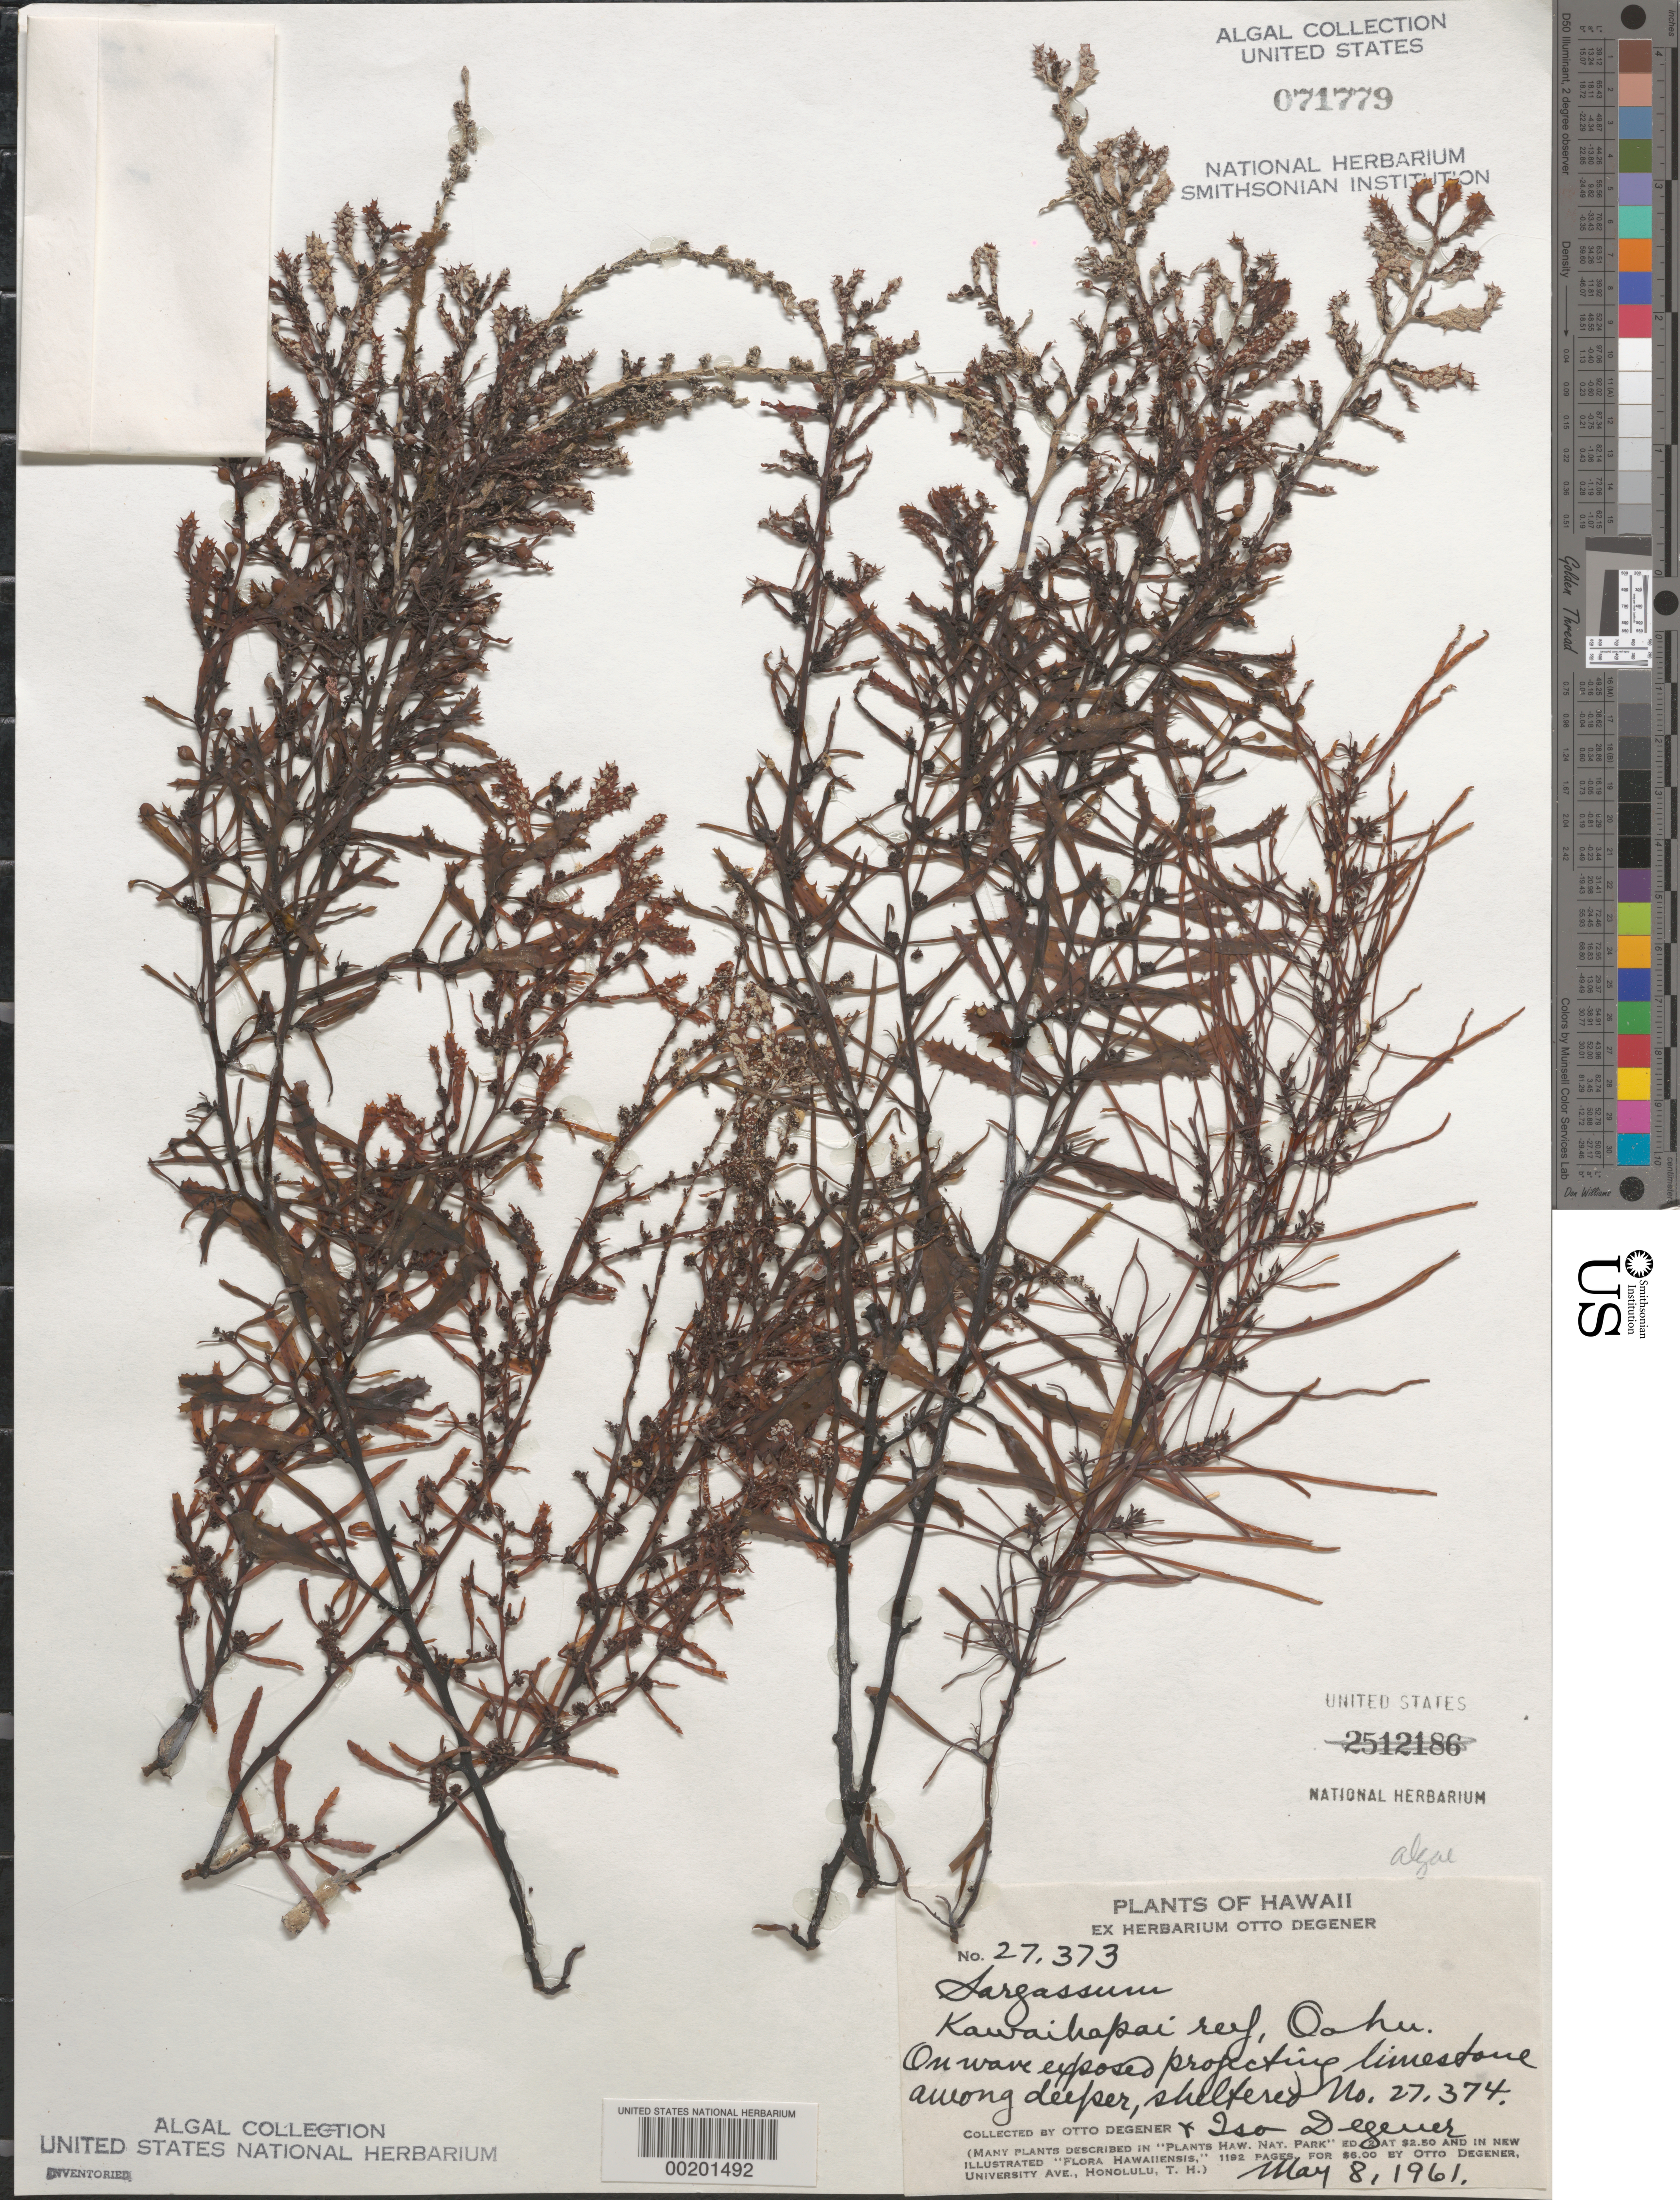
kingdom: Chromista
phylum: Ochrophyta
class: Phaeophyceae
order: Fucales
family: Sargassaceae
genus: Sargassum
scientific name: Sargassum sp.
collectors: O. Degener & I. Degener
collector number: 27373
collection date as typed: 08 May 1961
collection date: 1961-05-08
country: United States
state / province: Hawaii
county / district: Honolulu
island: Oahu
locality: Kawaihapai Reef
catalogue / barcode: US 71779